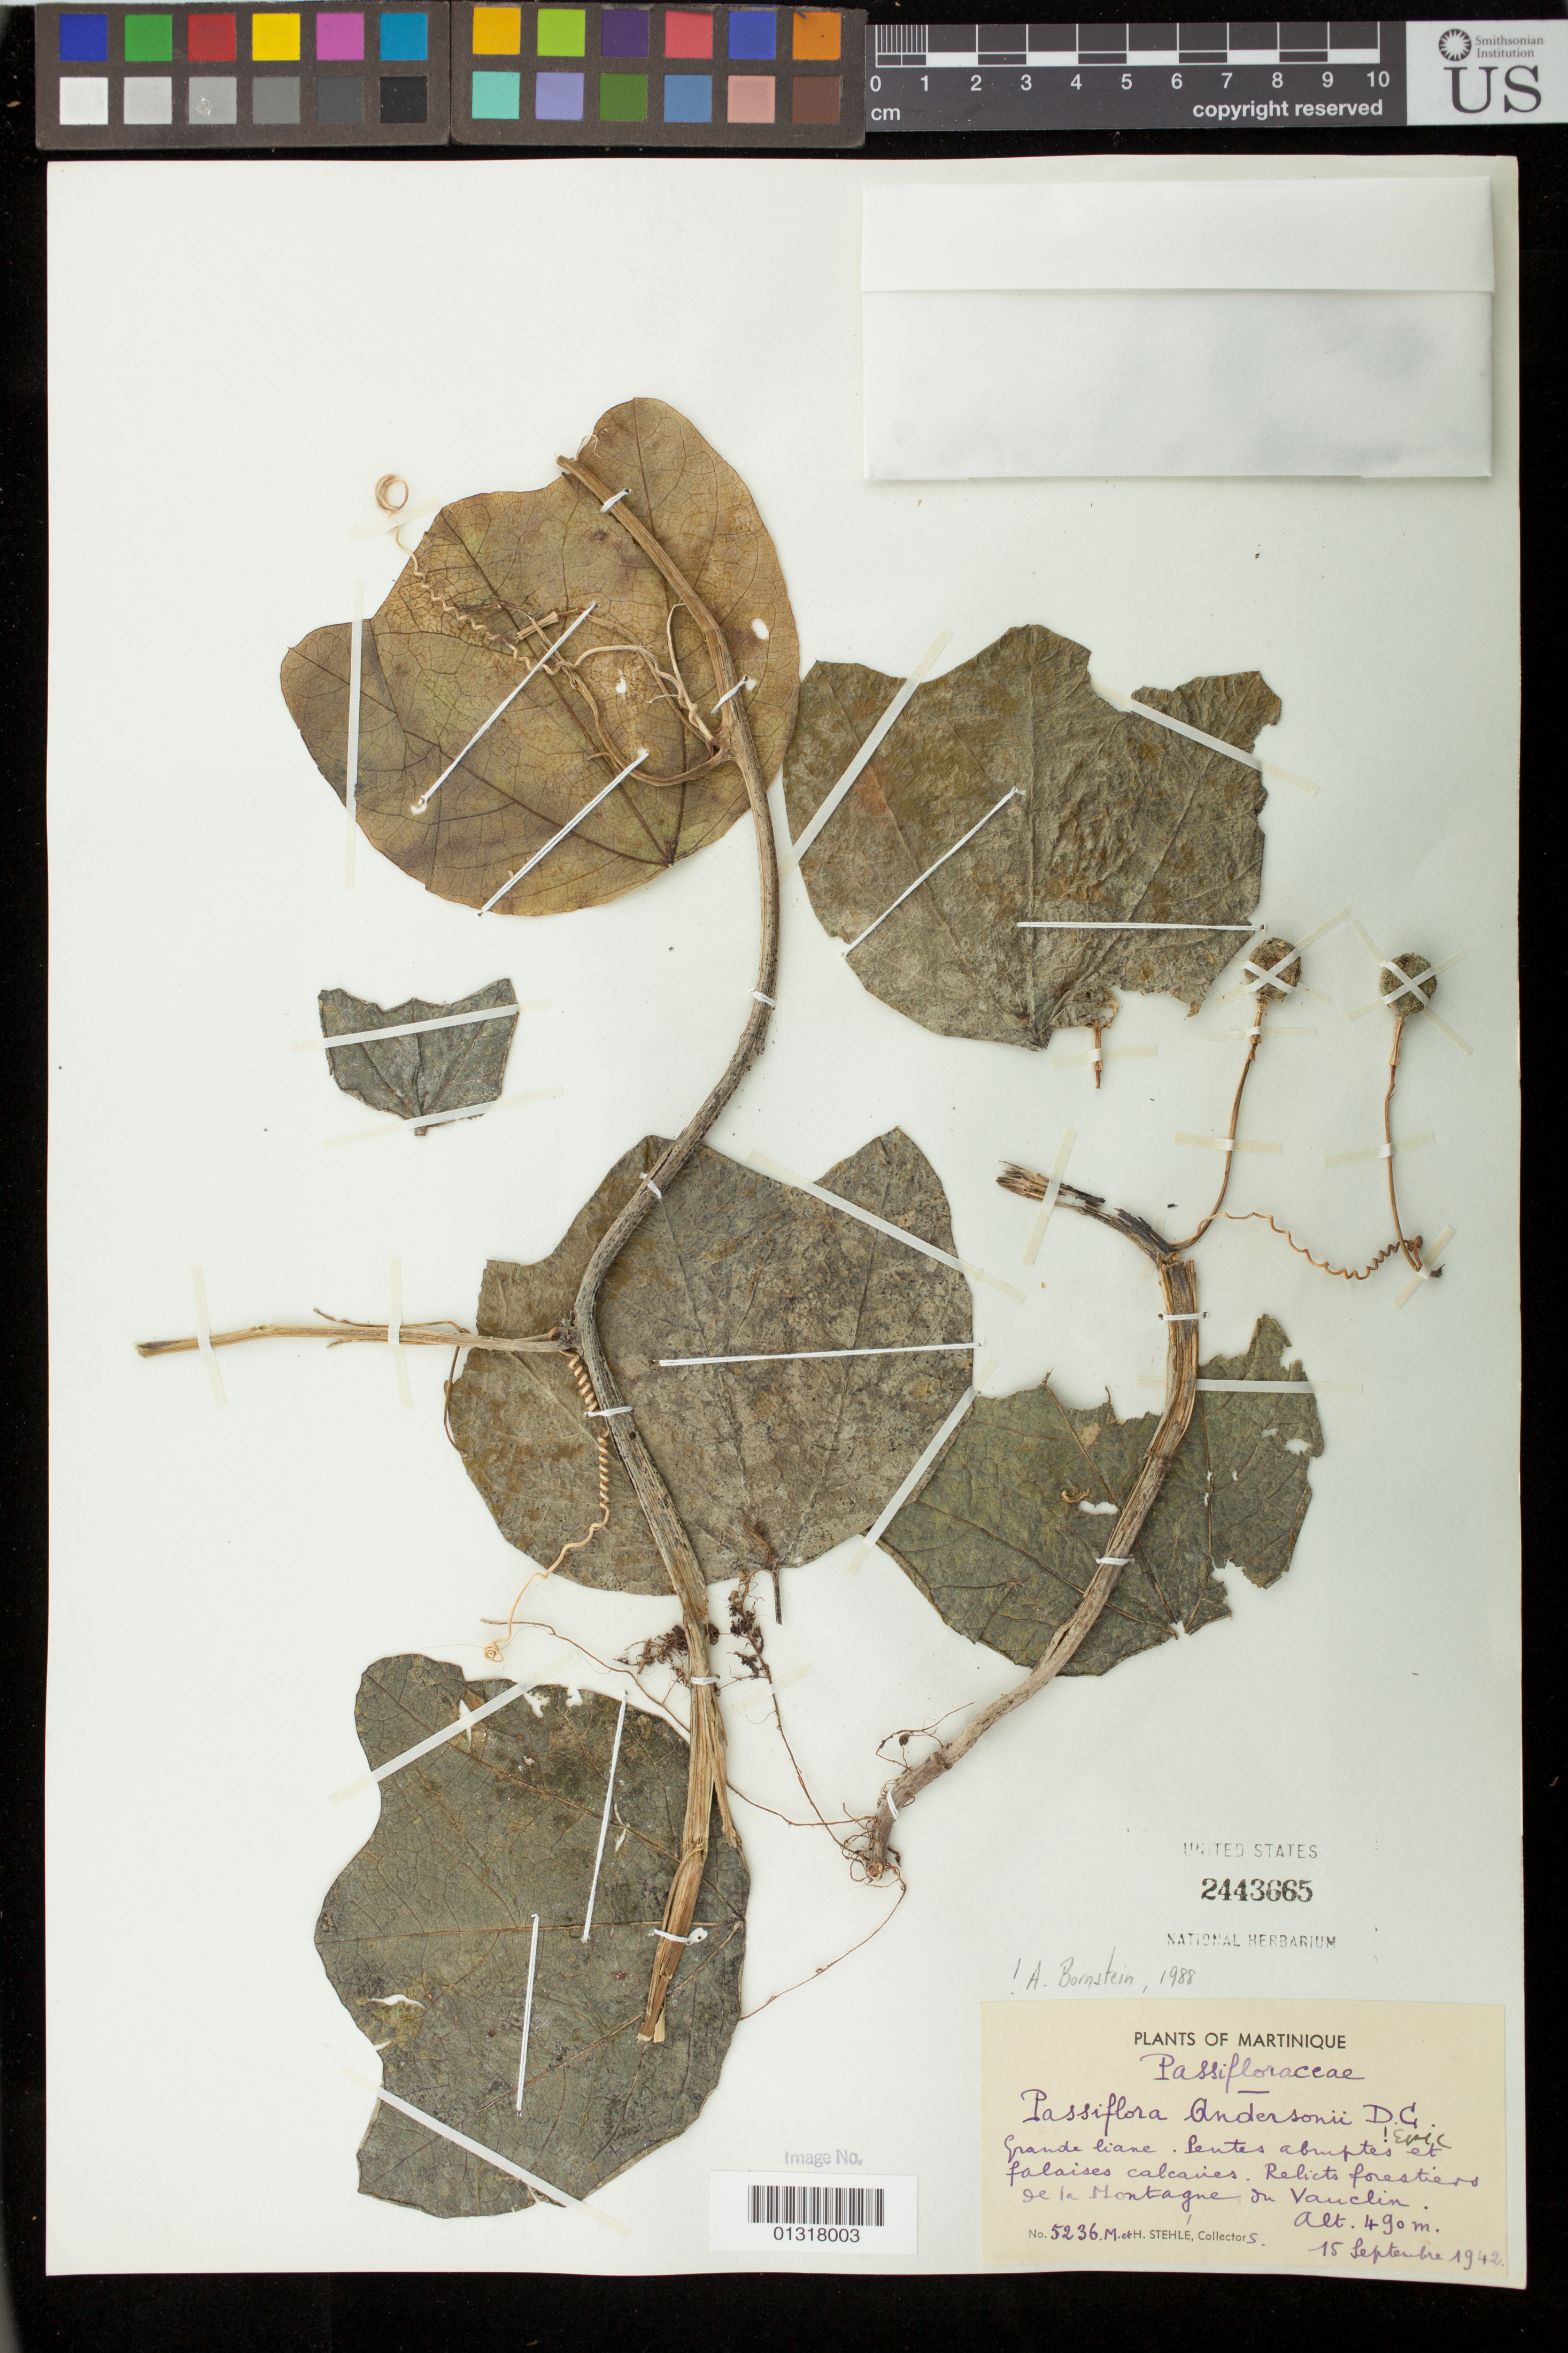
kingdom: Plantae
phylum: Tracheophyta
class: Magnoliopsida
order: Malpighiales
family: Passifloraceae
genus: Passiflora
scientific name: Passiflora andersonii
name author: DC.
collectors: H. Stehlé & M. Stehlé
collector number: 5236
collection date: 1942-09-15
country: Martinique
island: Martinique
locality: Montagne du Vauclin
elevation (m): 490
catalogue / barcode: US 2443665